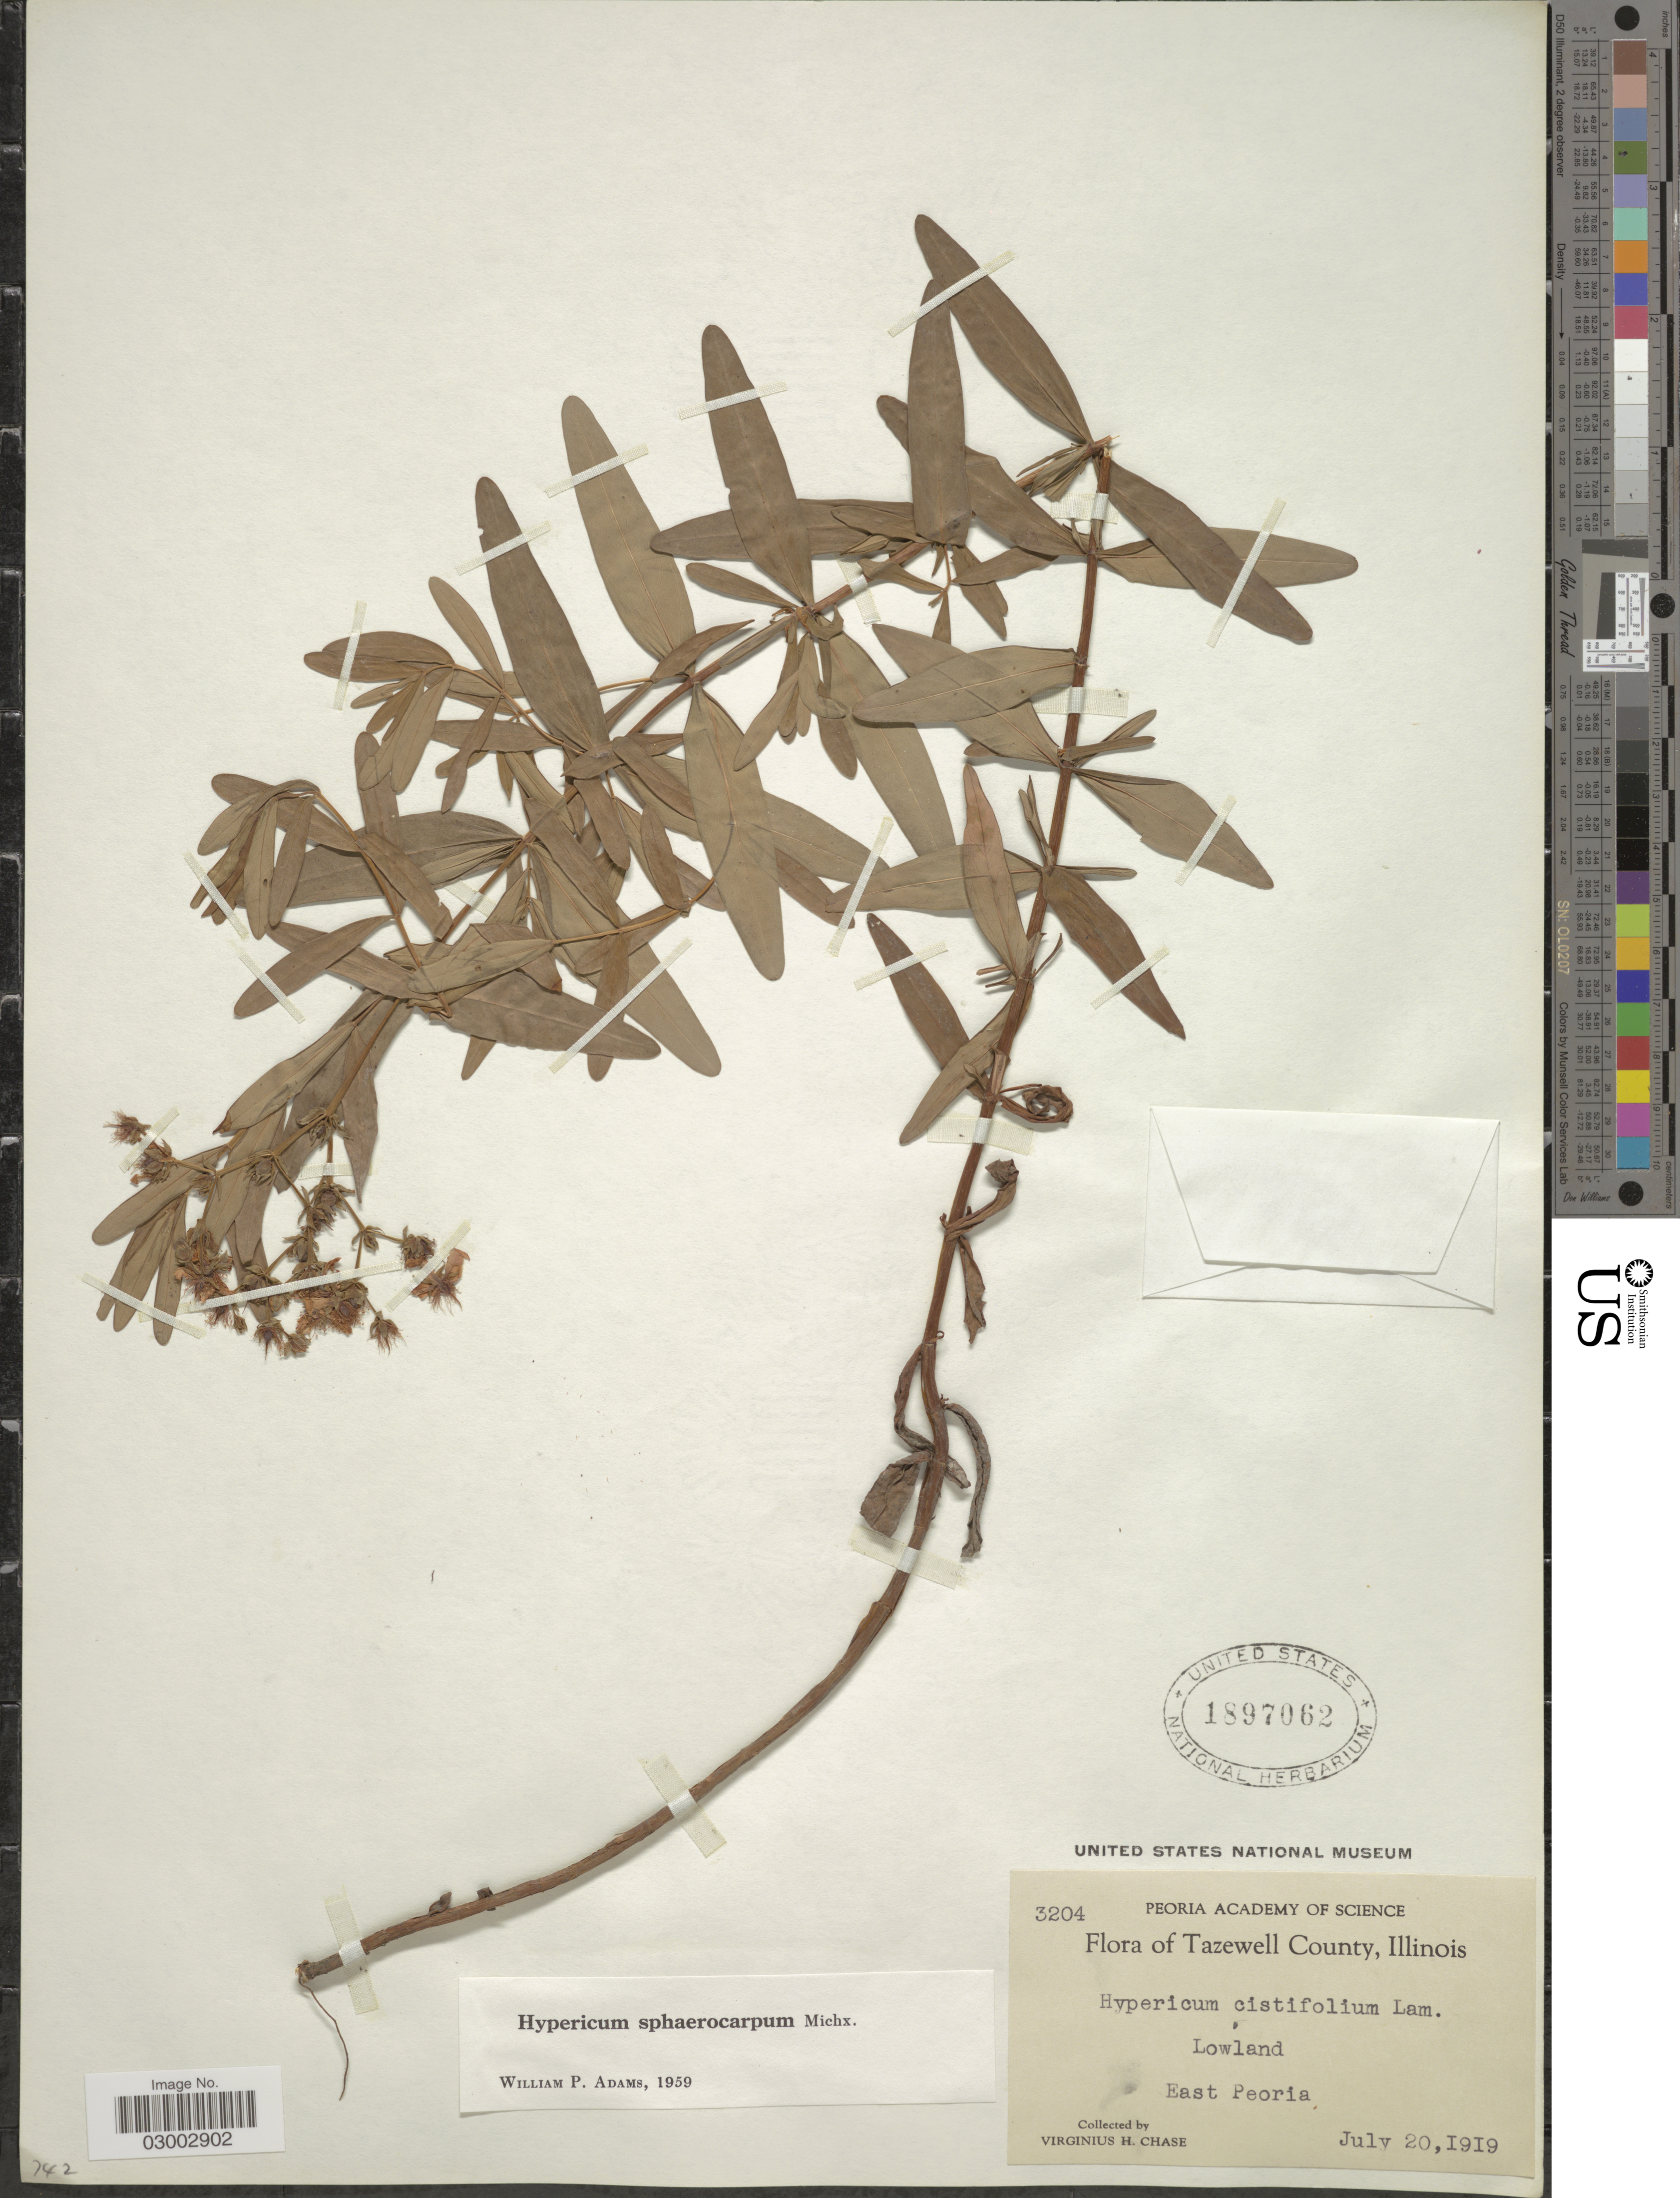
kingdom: Plantae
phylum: Tracheophyta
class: Magnoliopsida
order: Malpighiales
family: Hypericaceae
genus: Hypericum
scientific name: Hypericum sphaerocarpum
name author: Michx.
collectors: V. H. Chase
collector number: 3204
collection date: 1919-07-20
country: United States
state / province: Illinois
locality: Tazewell County. Lowland. East Peoria.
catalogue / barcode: US 1897062